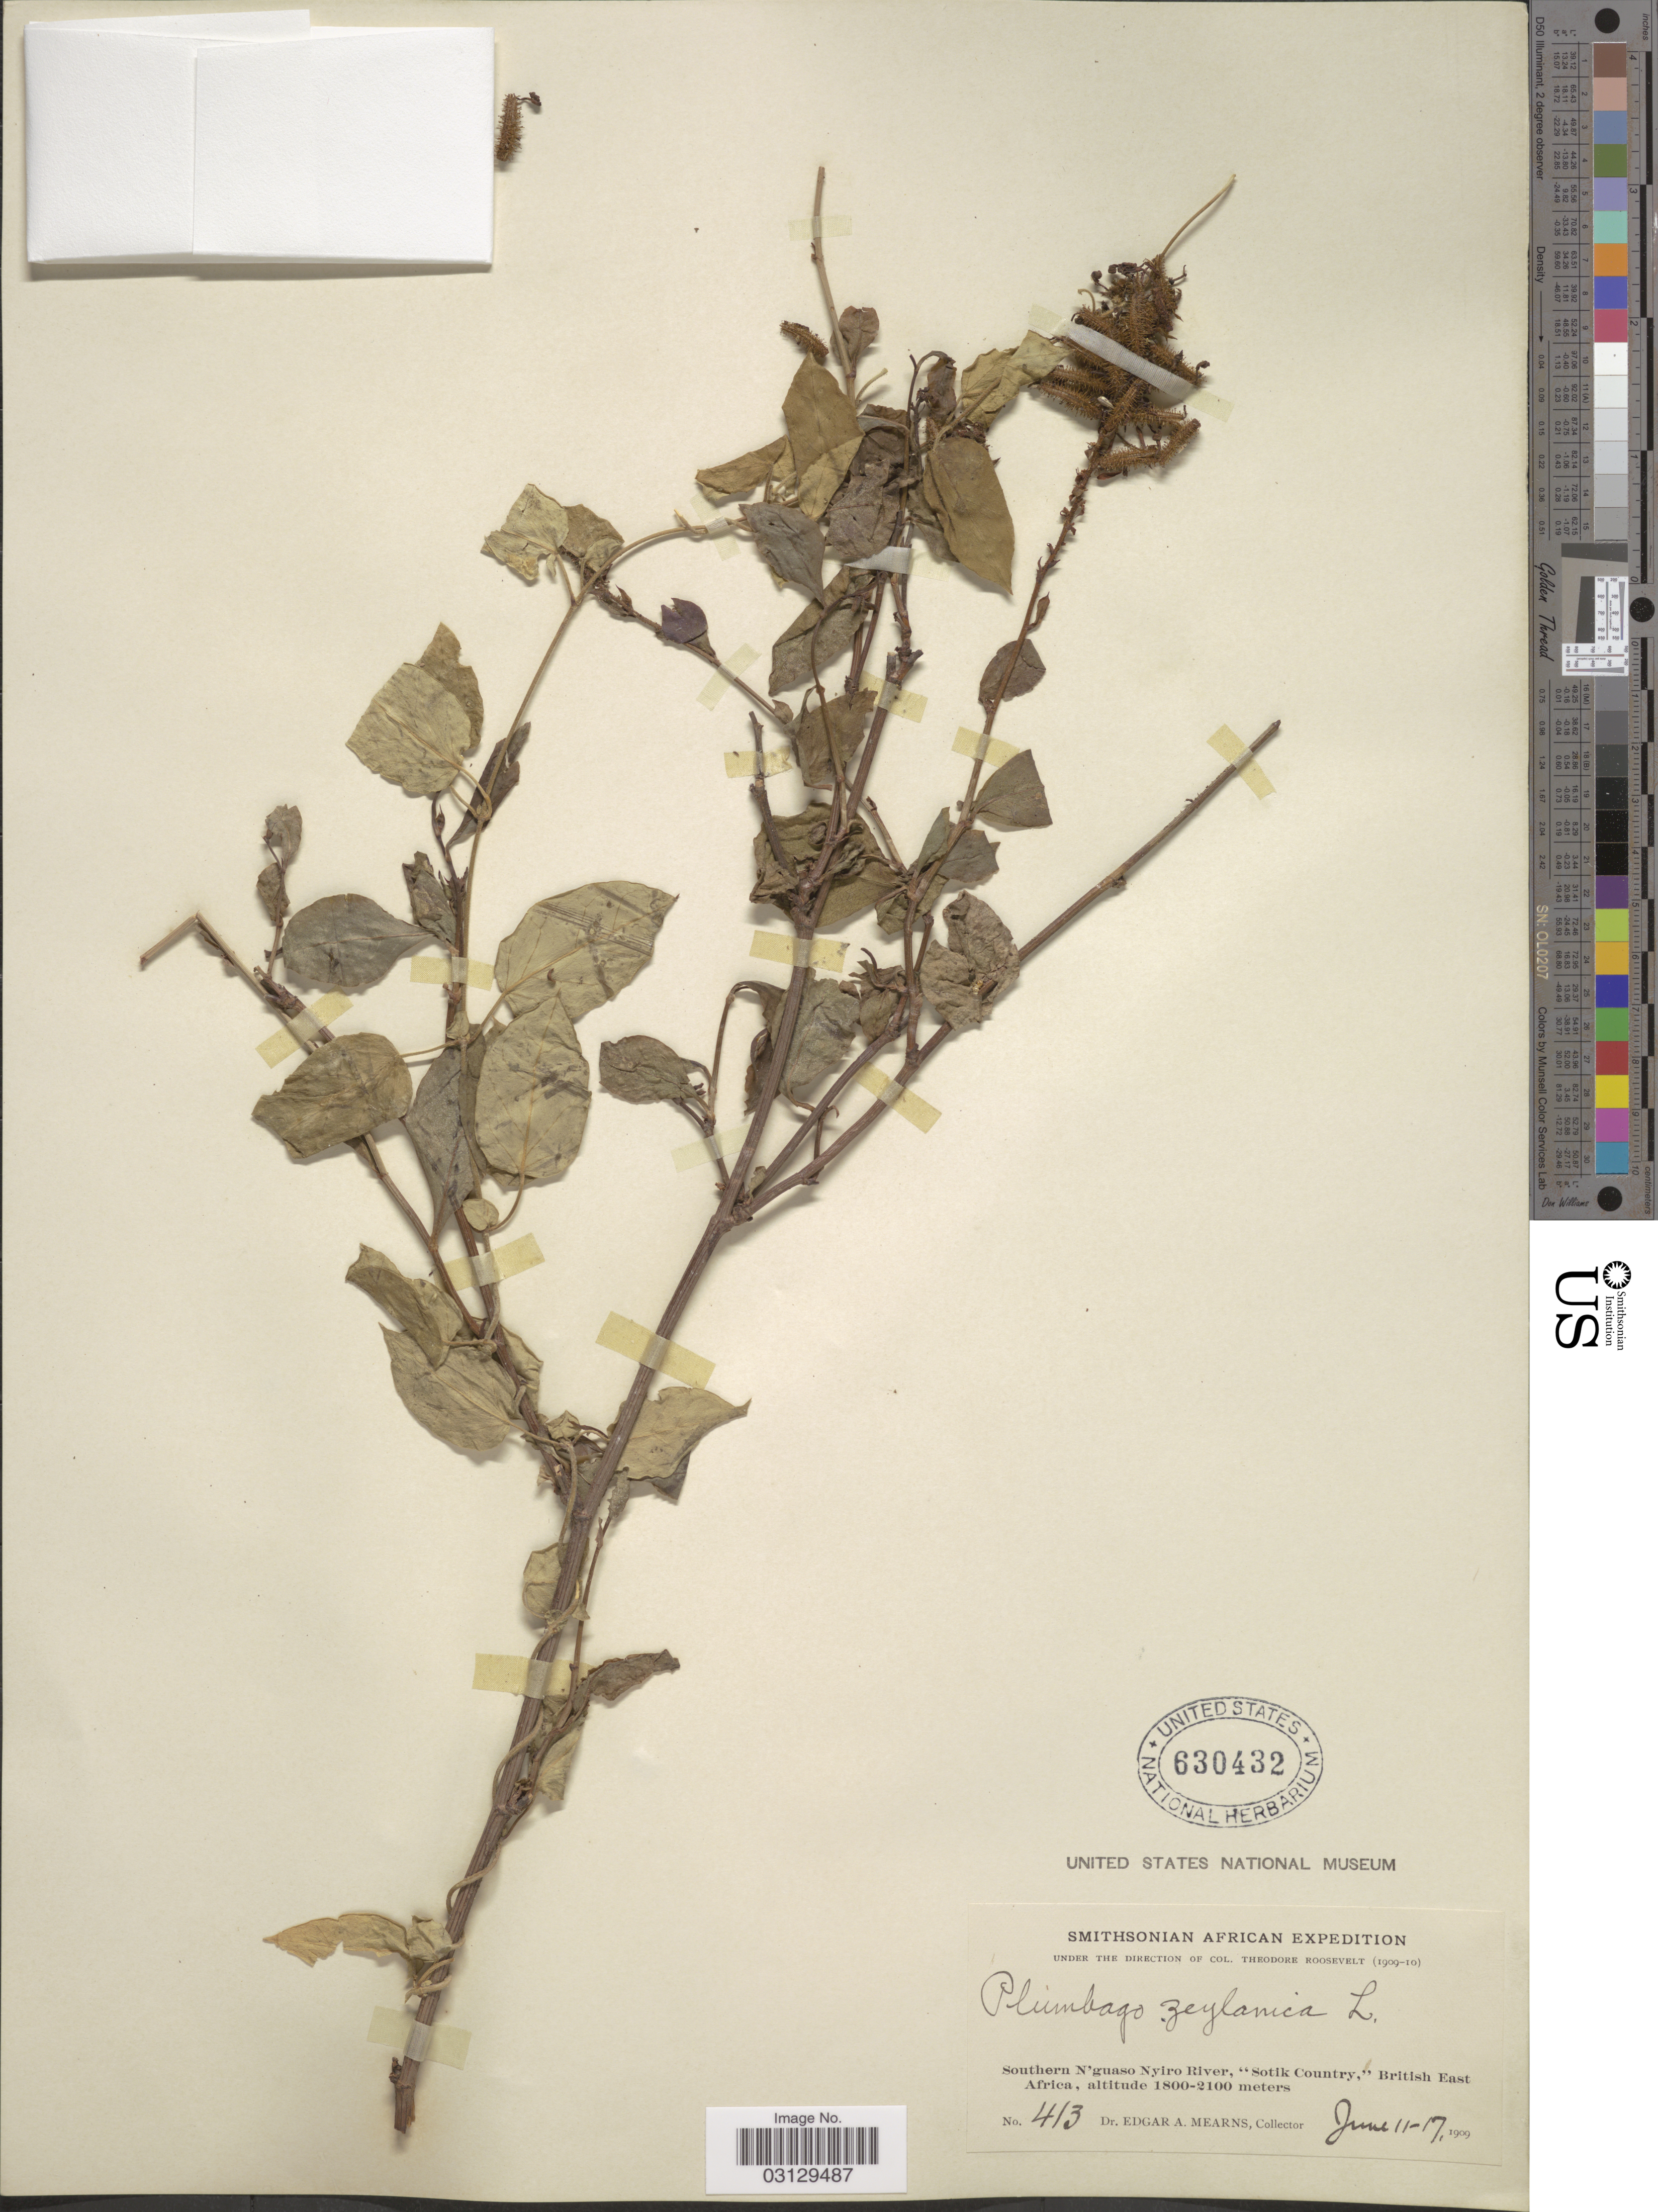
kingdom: Plantae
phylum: Tracheophyta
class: Magnoliopsida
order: Caryophyllales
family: Plumbaginaceae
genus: Plumbago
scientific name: Plumbago zeylanica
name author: L.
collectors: E. A. Mearns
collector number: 413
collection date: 1909-06-11/1909-06-17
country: Kenya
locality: Southern N'guaso Nyiro River, "Sotik Country," British East Africa.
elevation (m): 1800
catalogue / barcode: US 630432